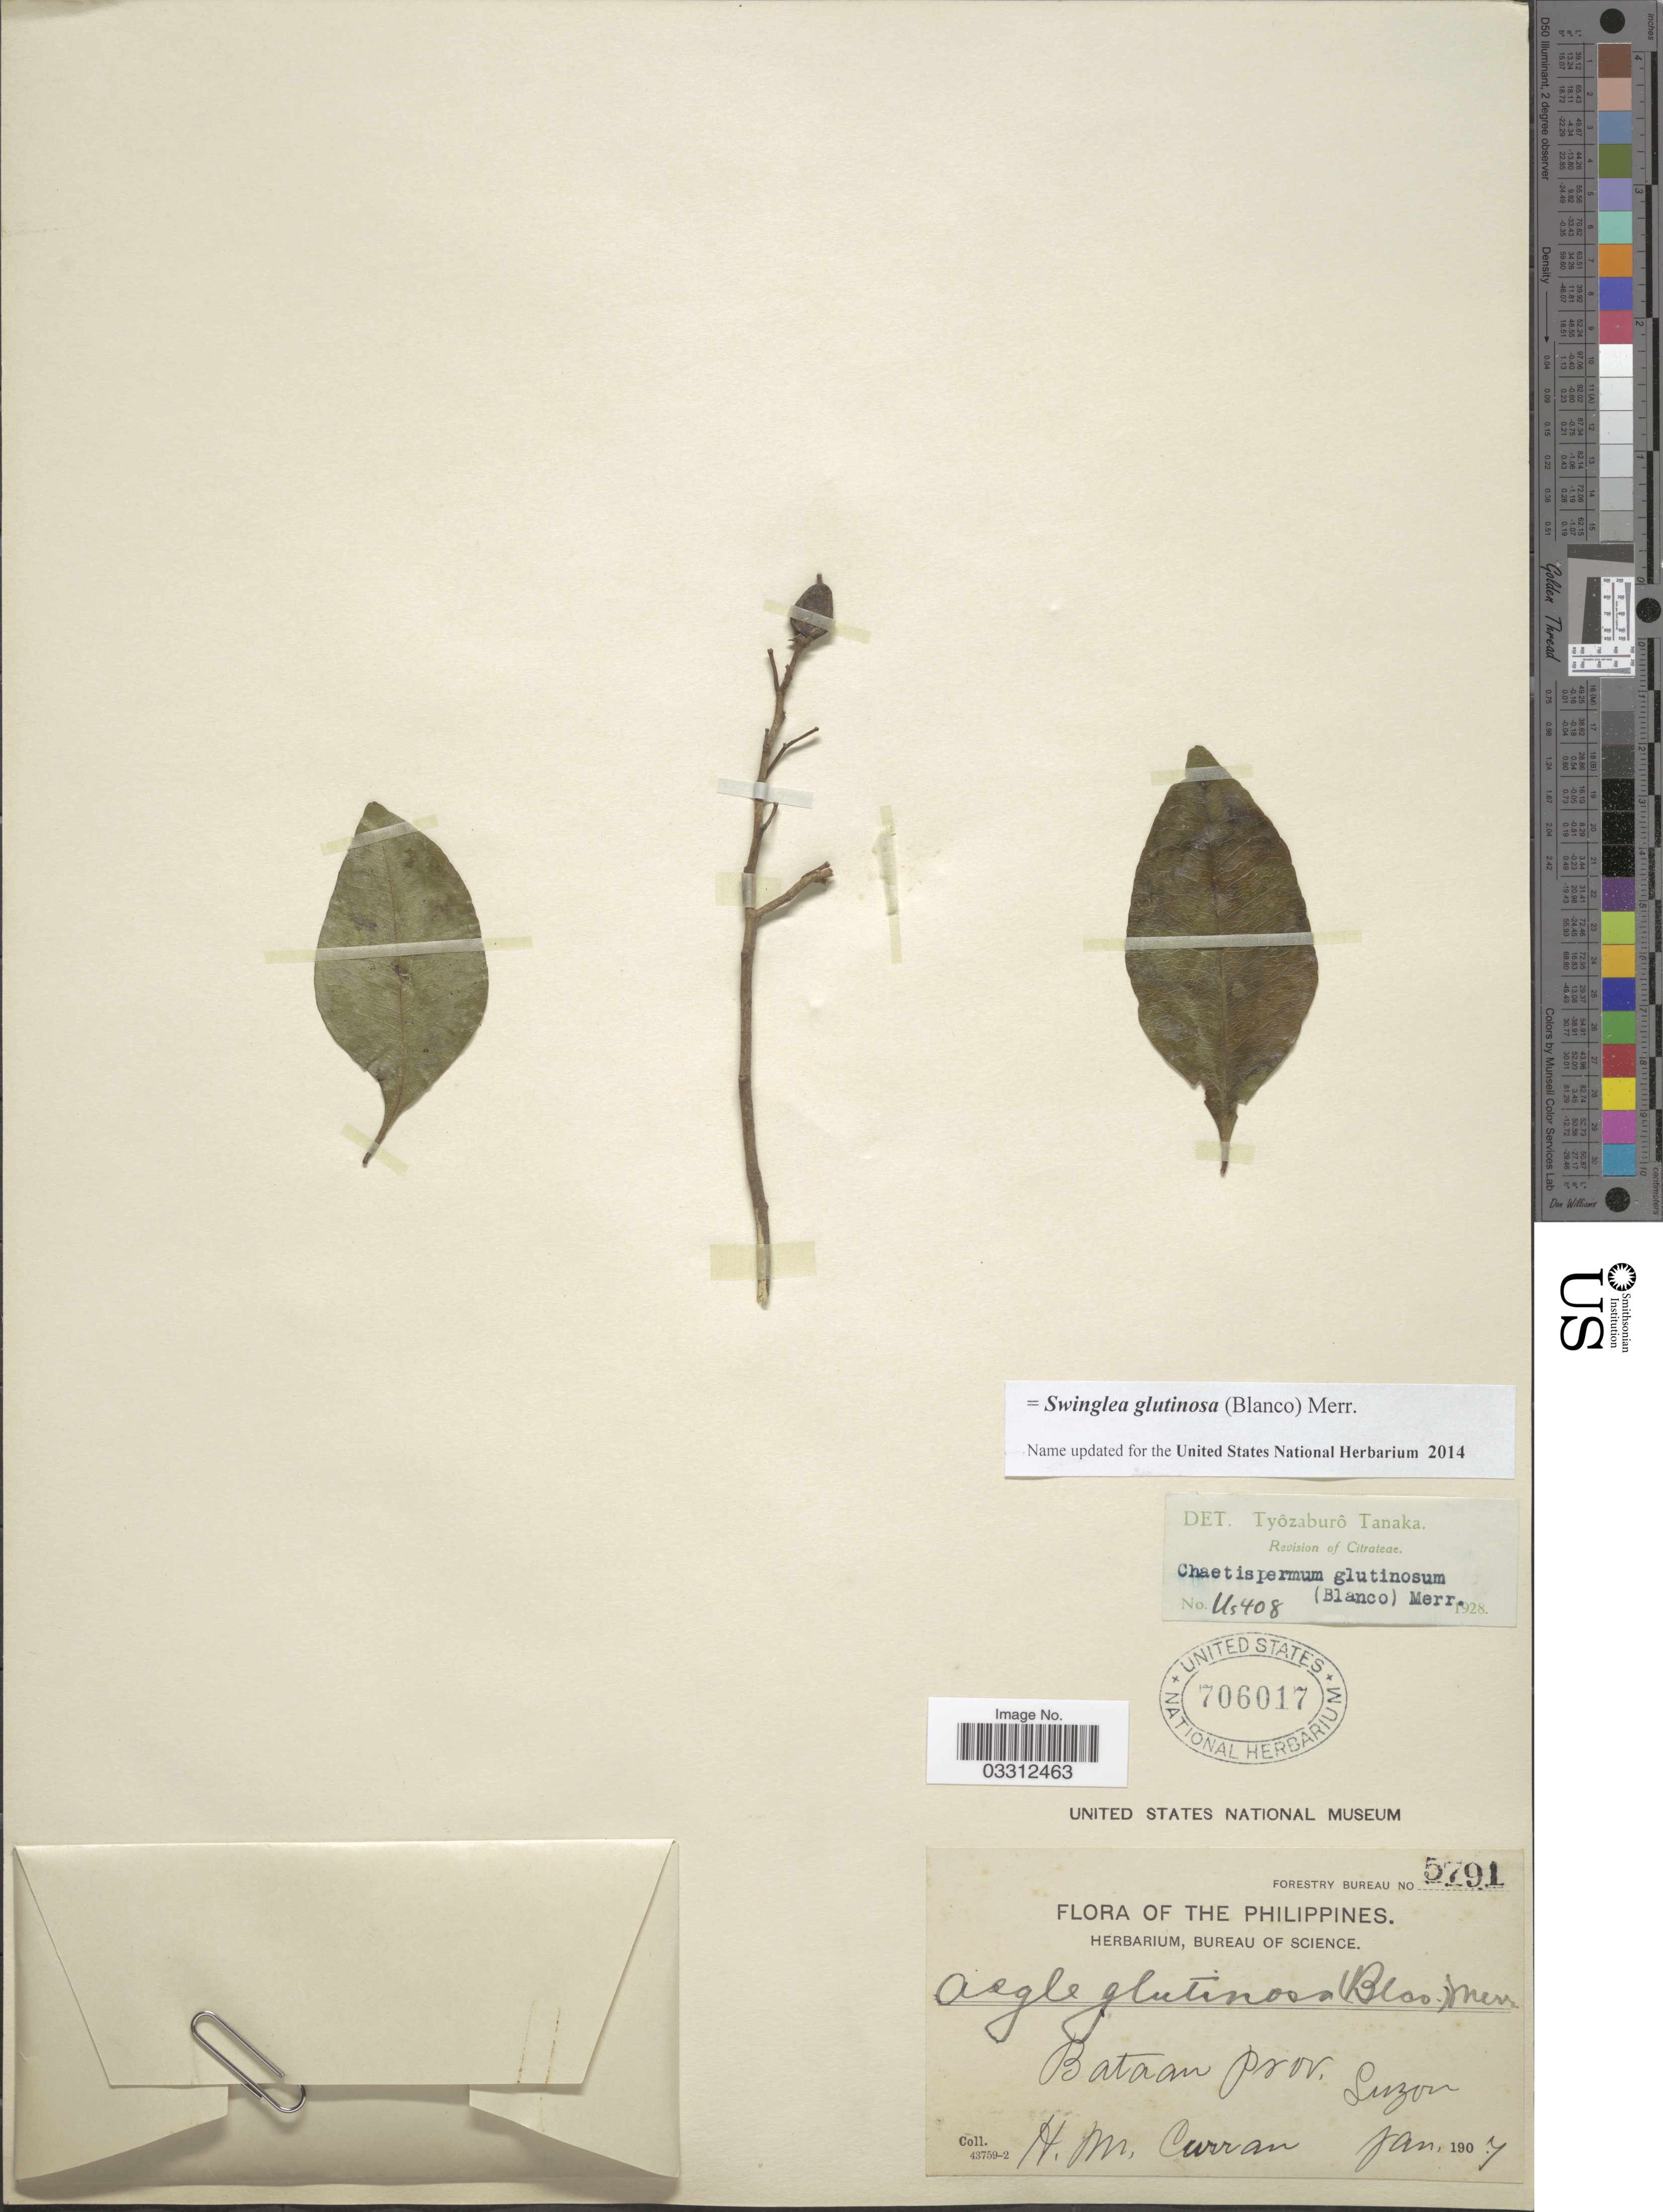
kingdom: Plantae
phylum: Tracheophyta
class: Magnoliopsida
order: Sapindales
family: Rutaceae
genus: Swinglea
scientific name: Swinglea glutinosa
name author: (Blanco) Merr.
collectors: H. M. Curran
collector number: Forestry Bureau 5791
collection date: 1907-01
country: Philippines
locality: Bataan Prov. Luzon.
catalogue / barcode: US 706017